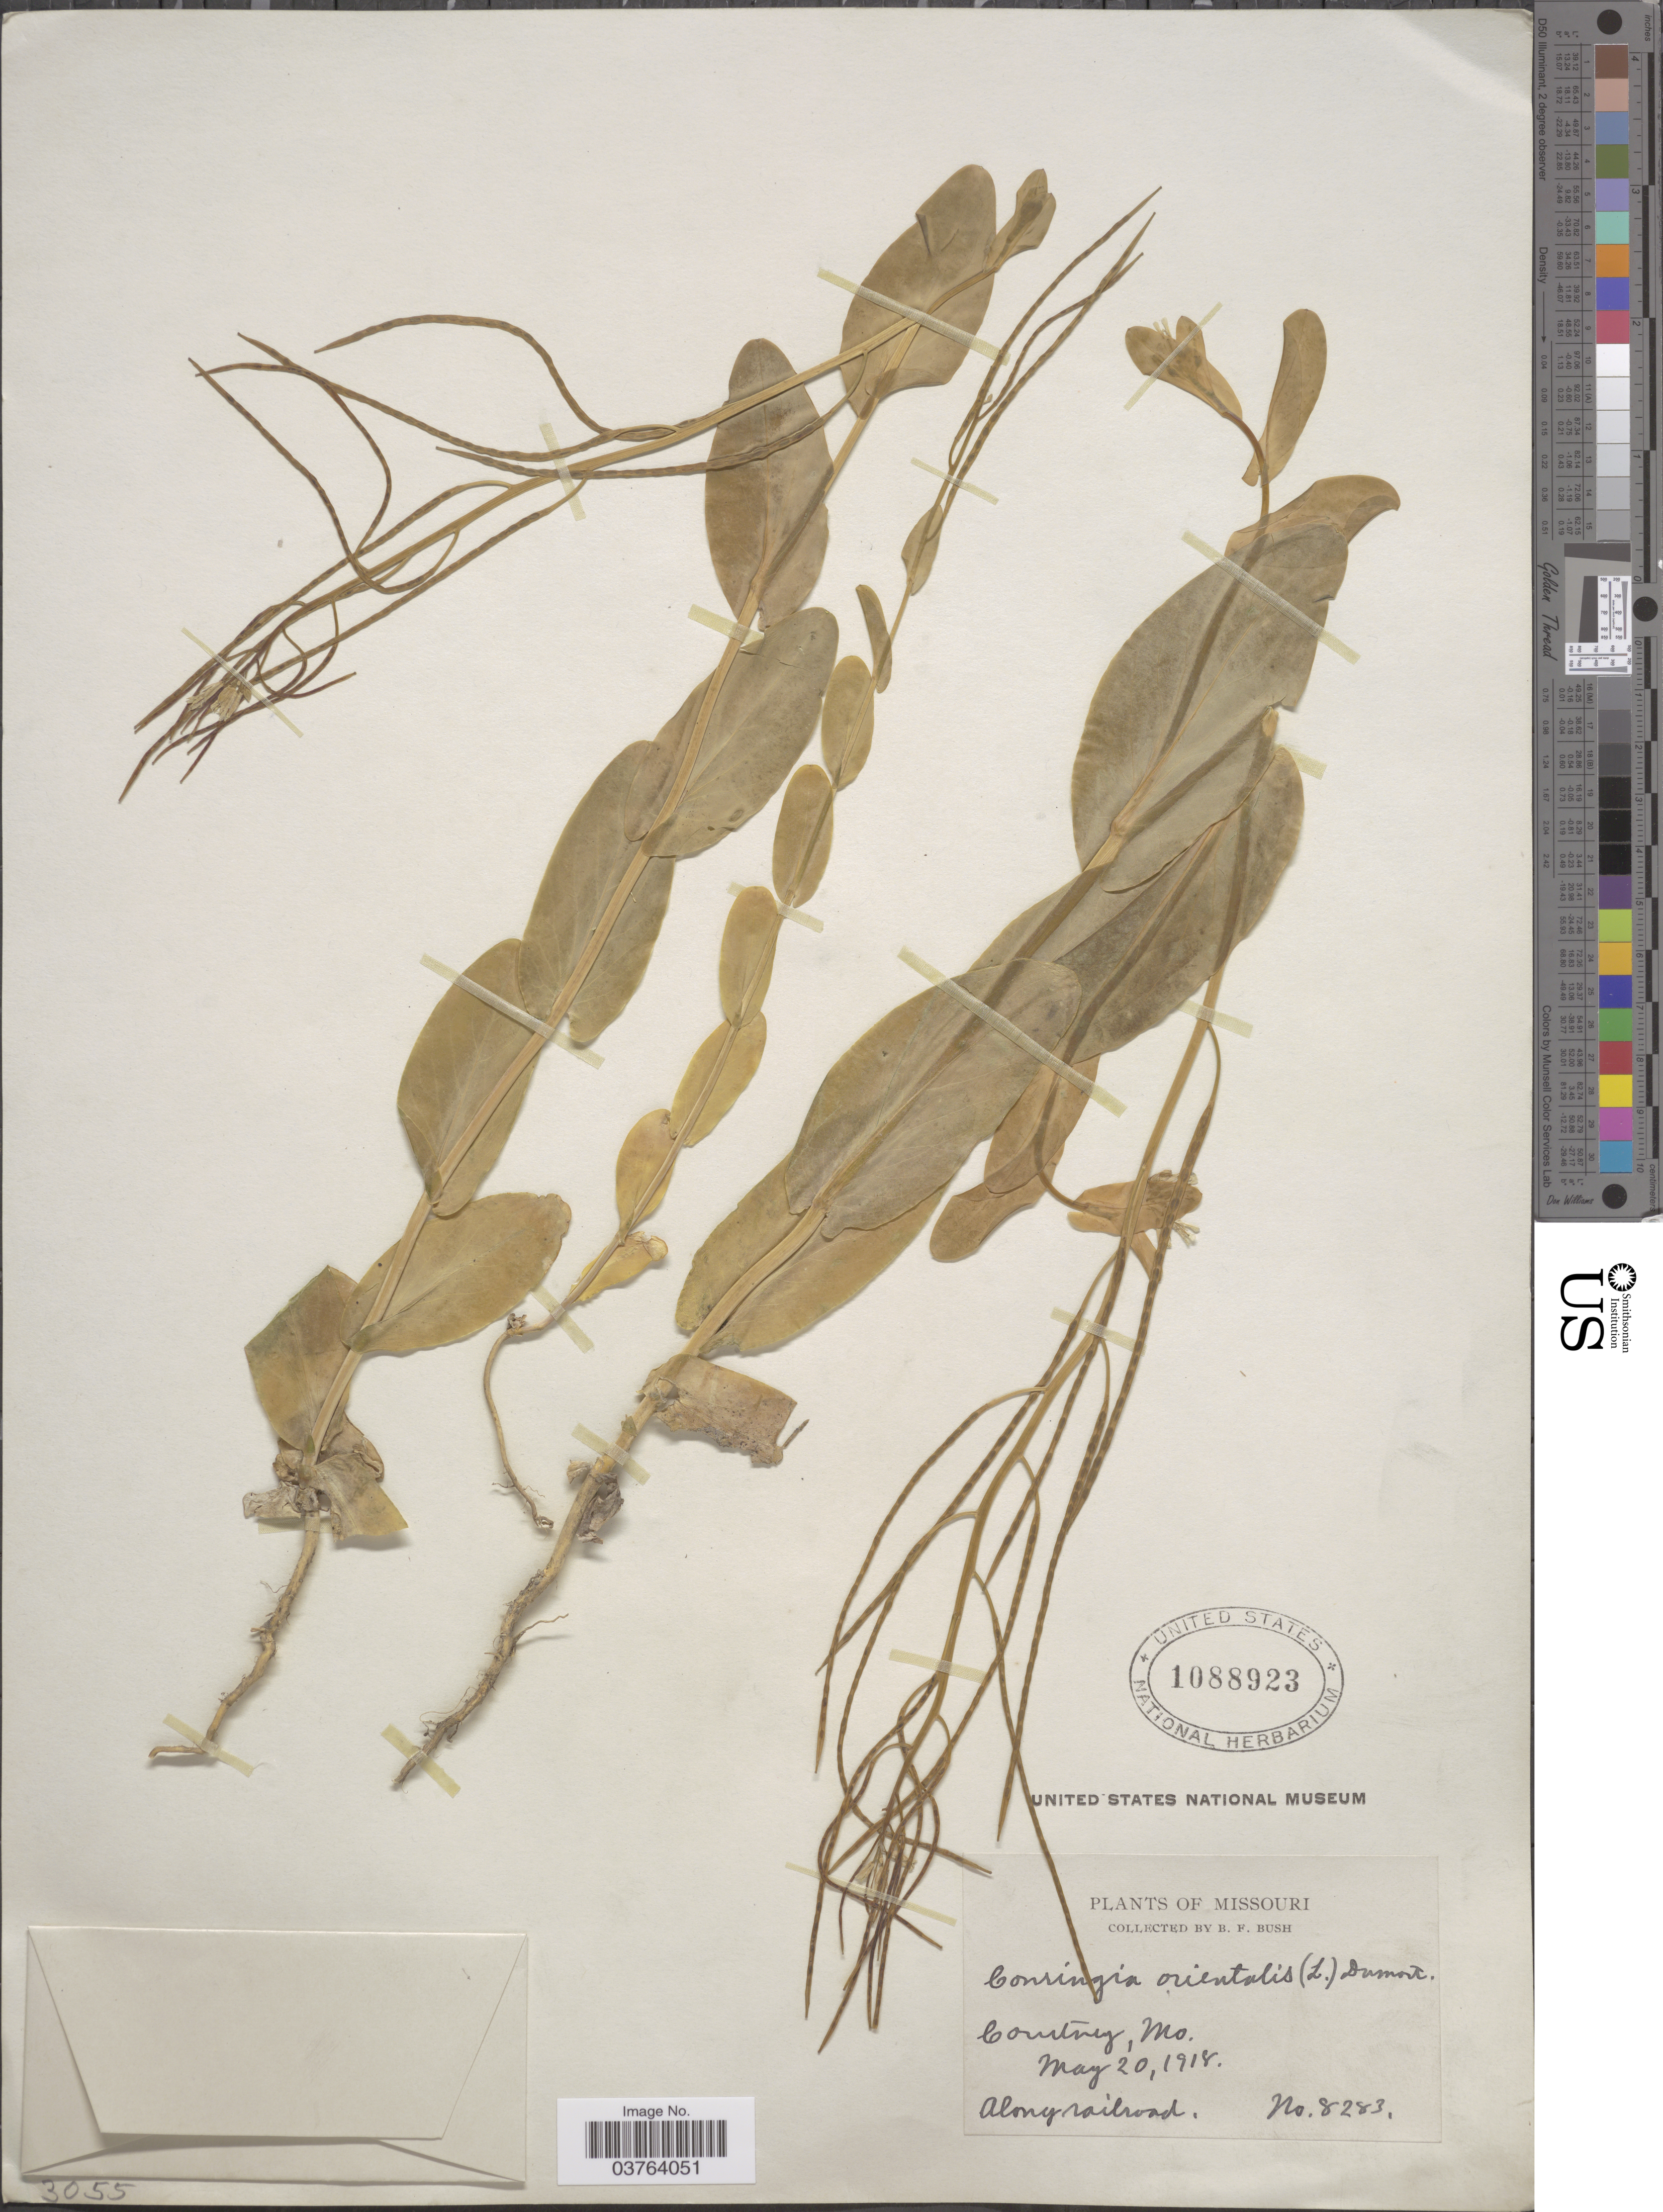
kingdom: Plantae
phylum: Tracheophyta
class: Magnoliopsida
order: Brassicales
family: Brassicaceae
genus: Conringia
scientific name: Conringia orientalis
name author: (L.) C. Presl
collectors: B. F. Bush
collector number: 8283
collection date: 1918-05-20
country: United States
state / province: Missouri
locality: Courtney.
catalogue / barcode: US 1088923